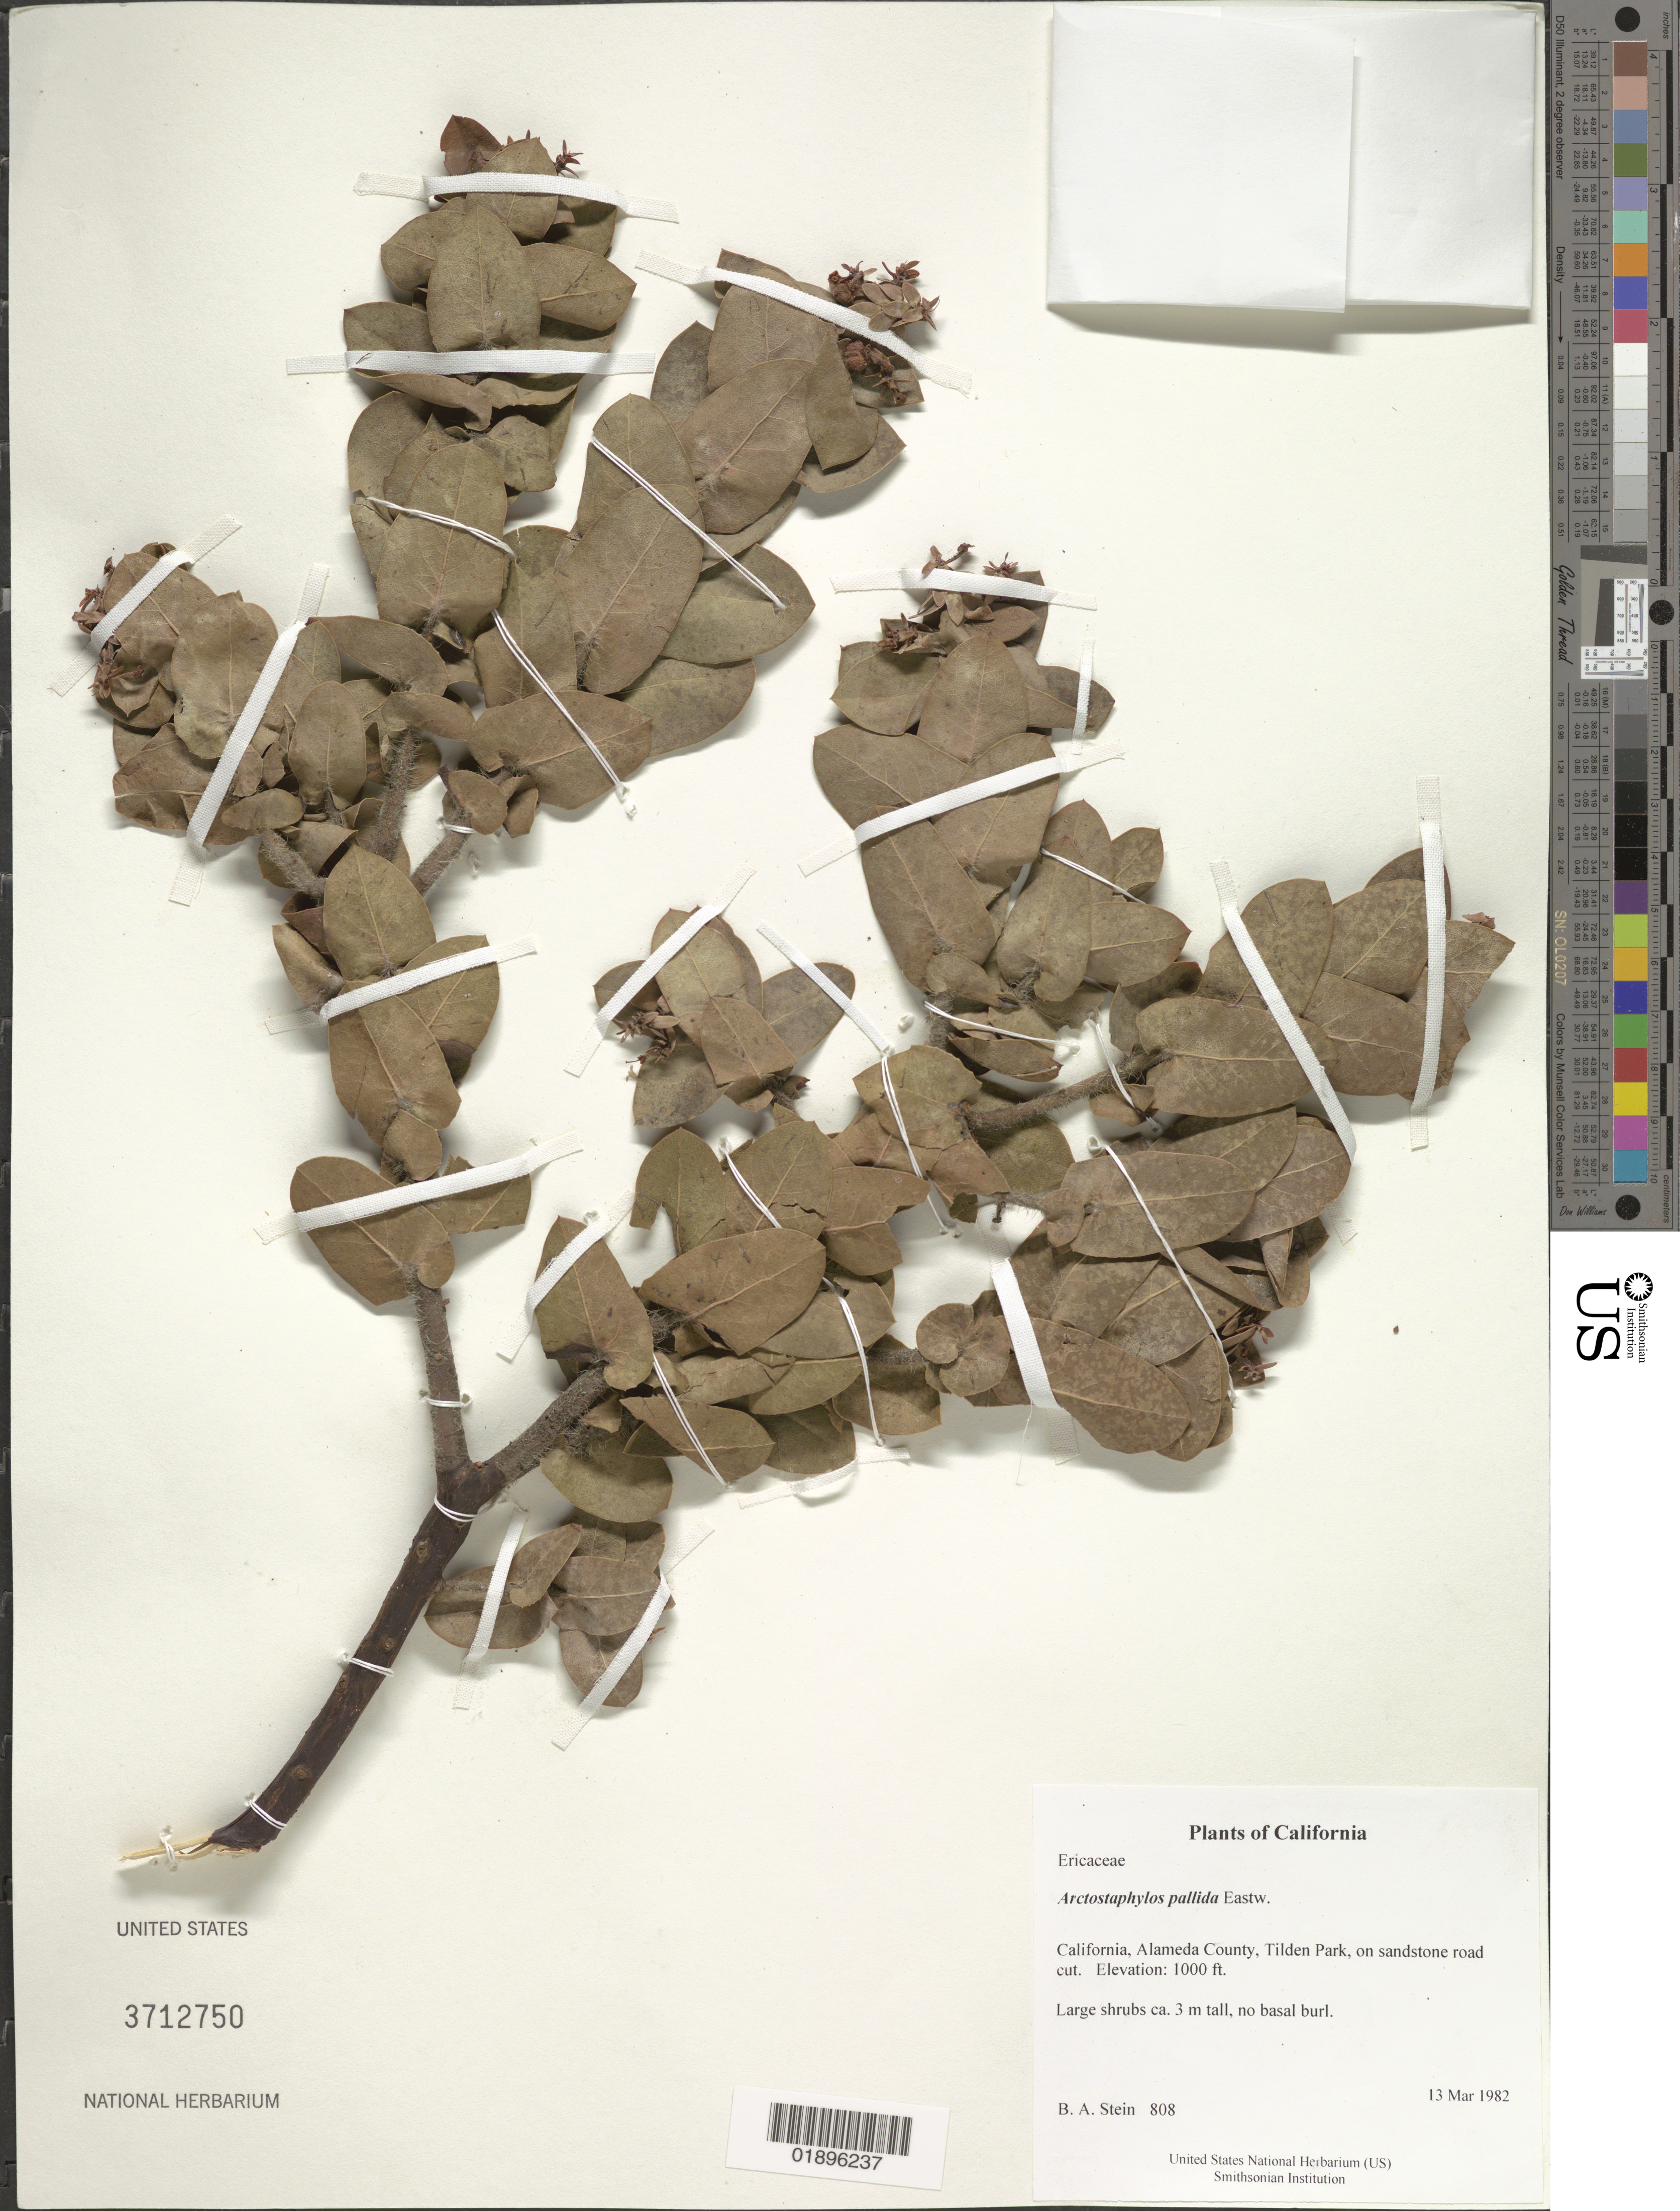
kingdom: Plantae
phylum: Tracheophyta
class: Magnoliopsida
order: Ericales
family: Ericaceae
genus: Arctostaphylos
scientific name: Arctostaphylos pallida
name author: Eastw.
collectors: B. A. Stein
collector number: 808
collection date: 1982-03-13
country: United States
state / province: California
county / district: Alameda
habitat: On sandstone road cut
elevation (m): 229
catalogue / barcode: US 3712750